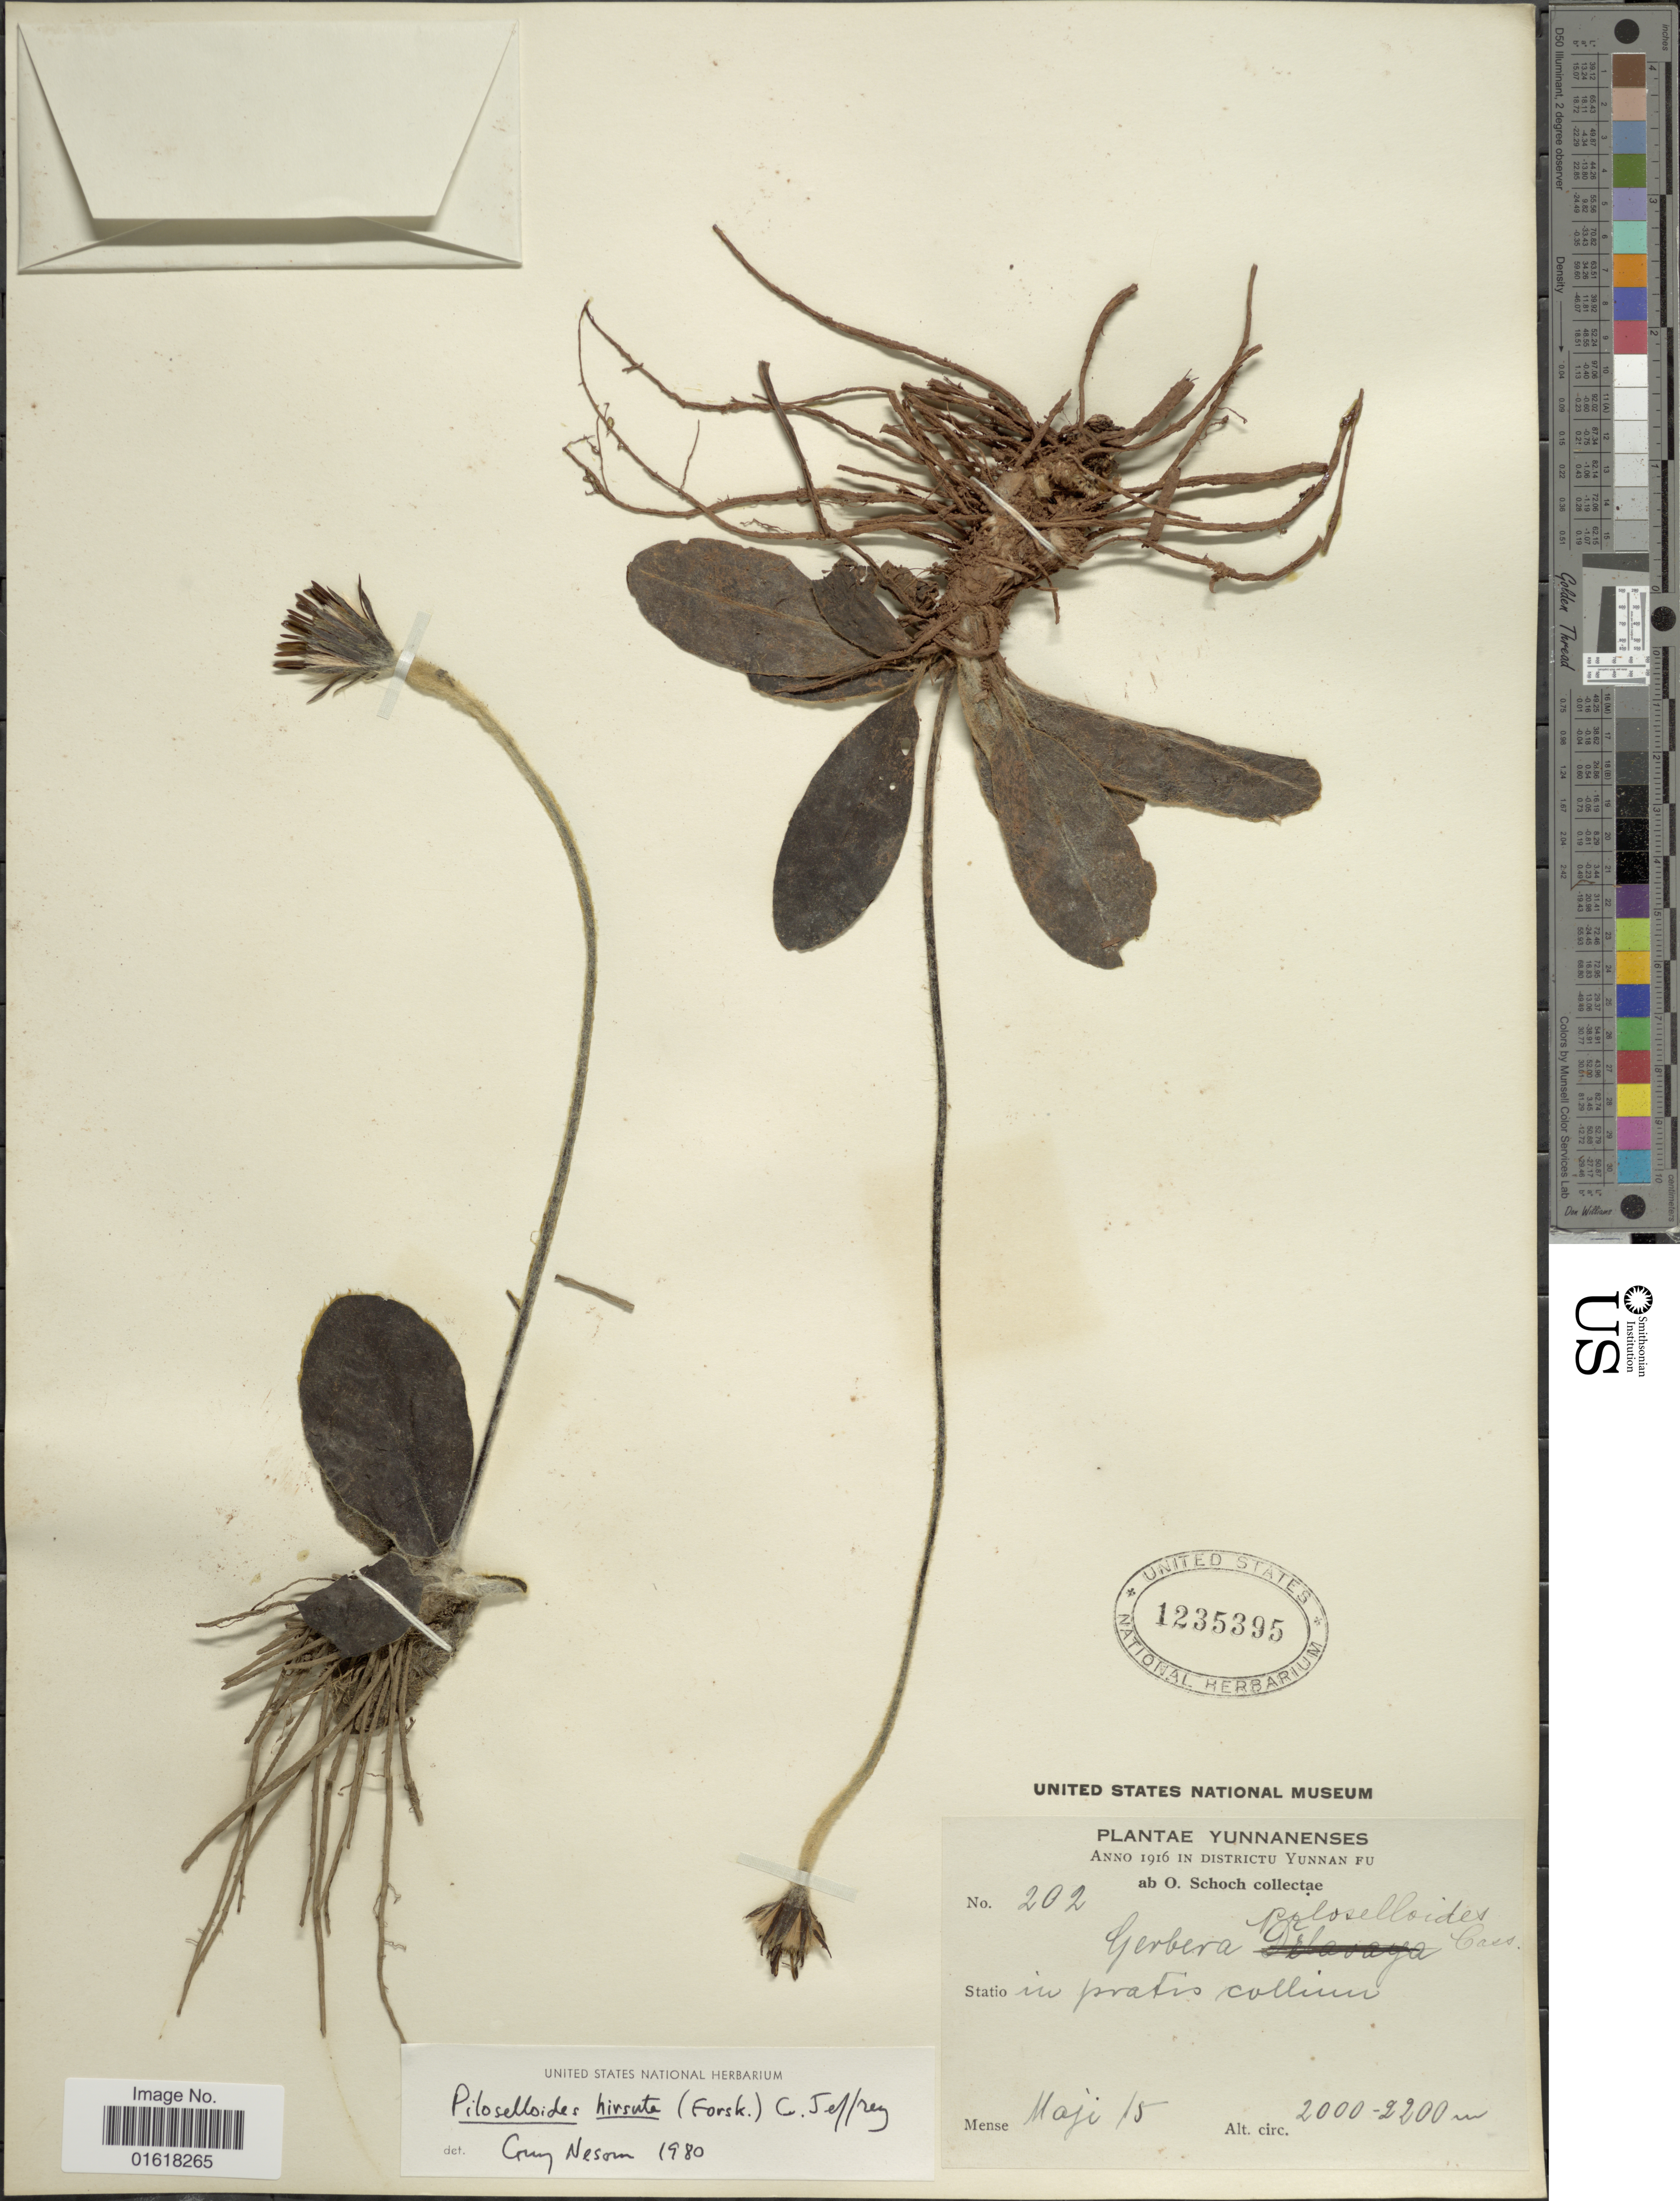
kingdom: Plantae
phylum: Tracheophyta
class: Magnoliopsida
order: Asterales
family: Asteraceae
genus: Piloselloides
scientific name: Piloselloides hirsuta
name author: (Forssk.) C. Jeffrey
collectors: O. Schoch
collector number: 202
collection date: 1916-05-15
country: China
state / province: Yunnan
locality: Districtu Yunnan Fu. Statio in pratis collium [interpreted]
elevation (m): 2000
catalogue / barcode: US 1235395